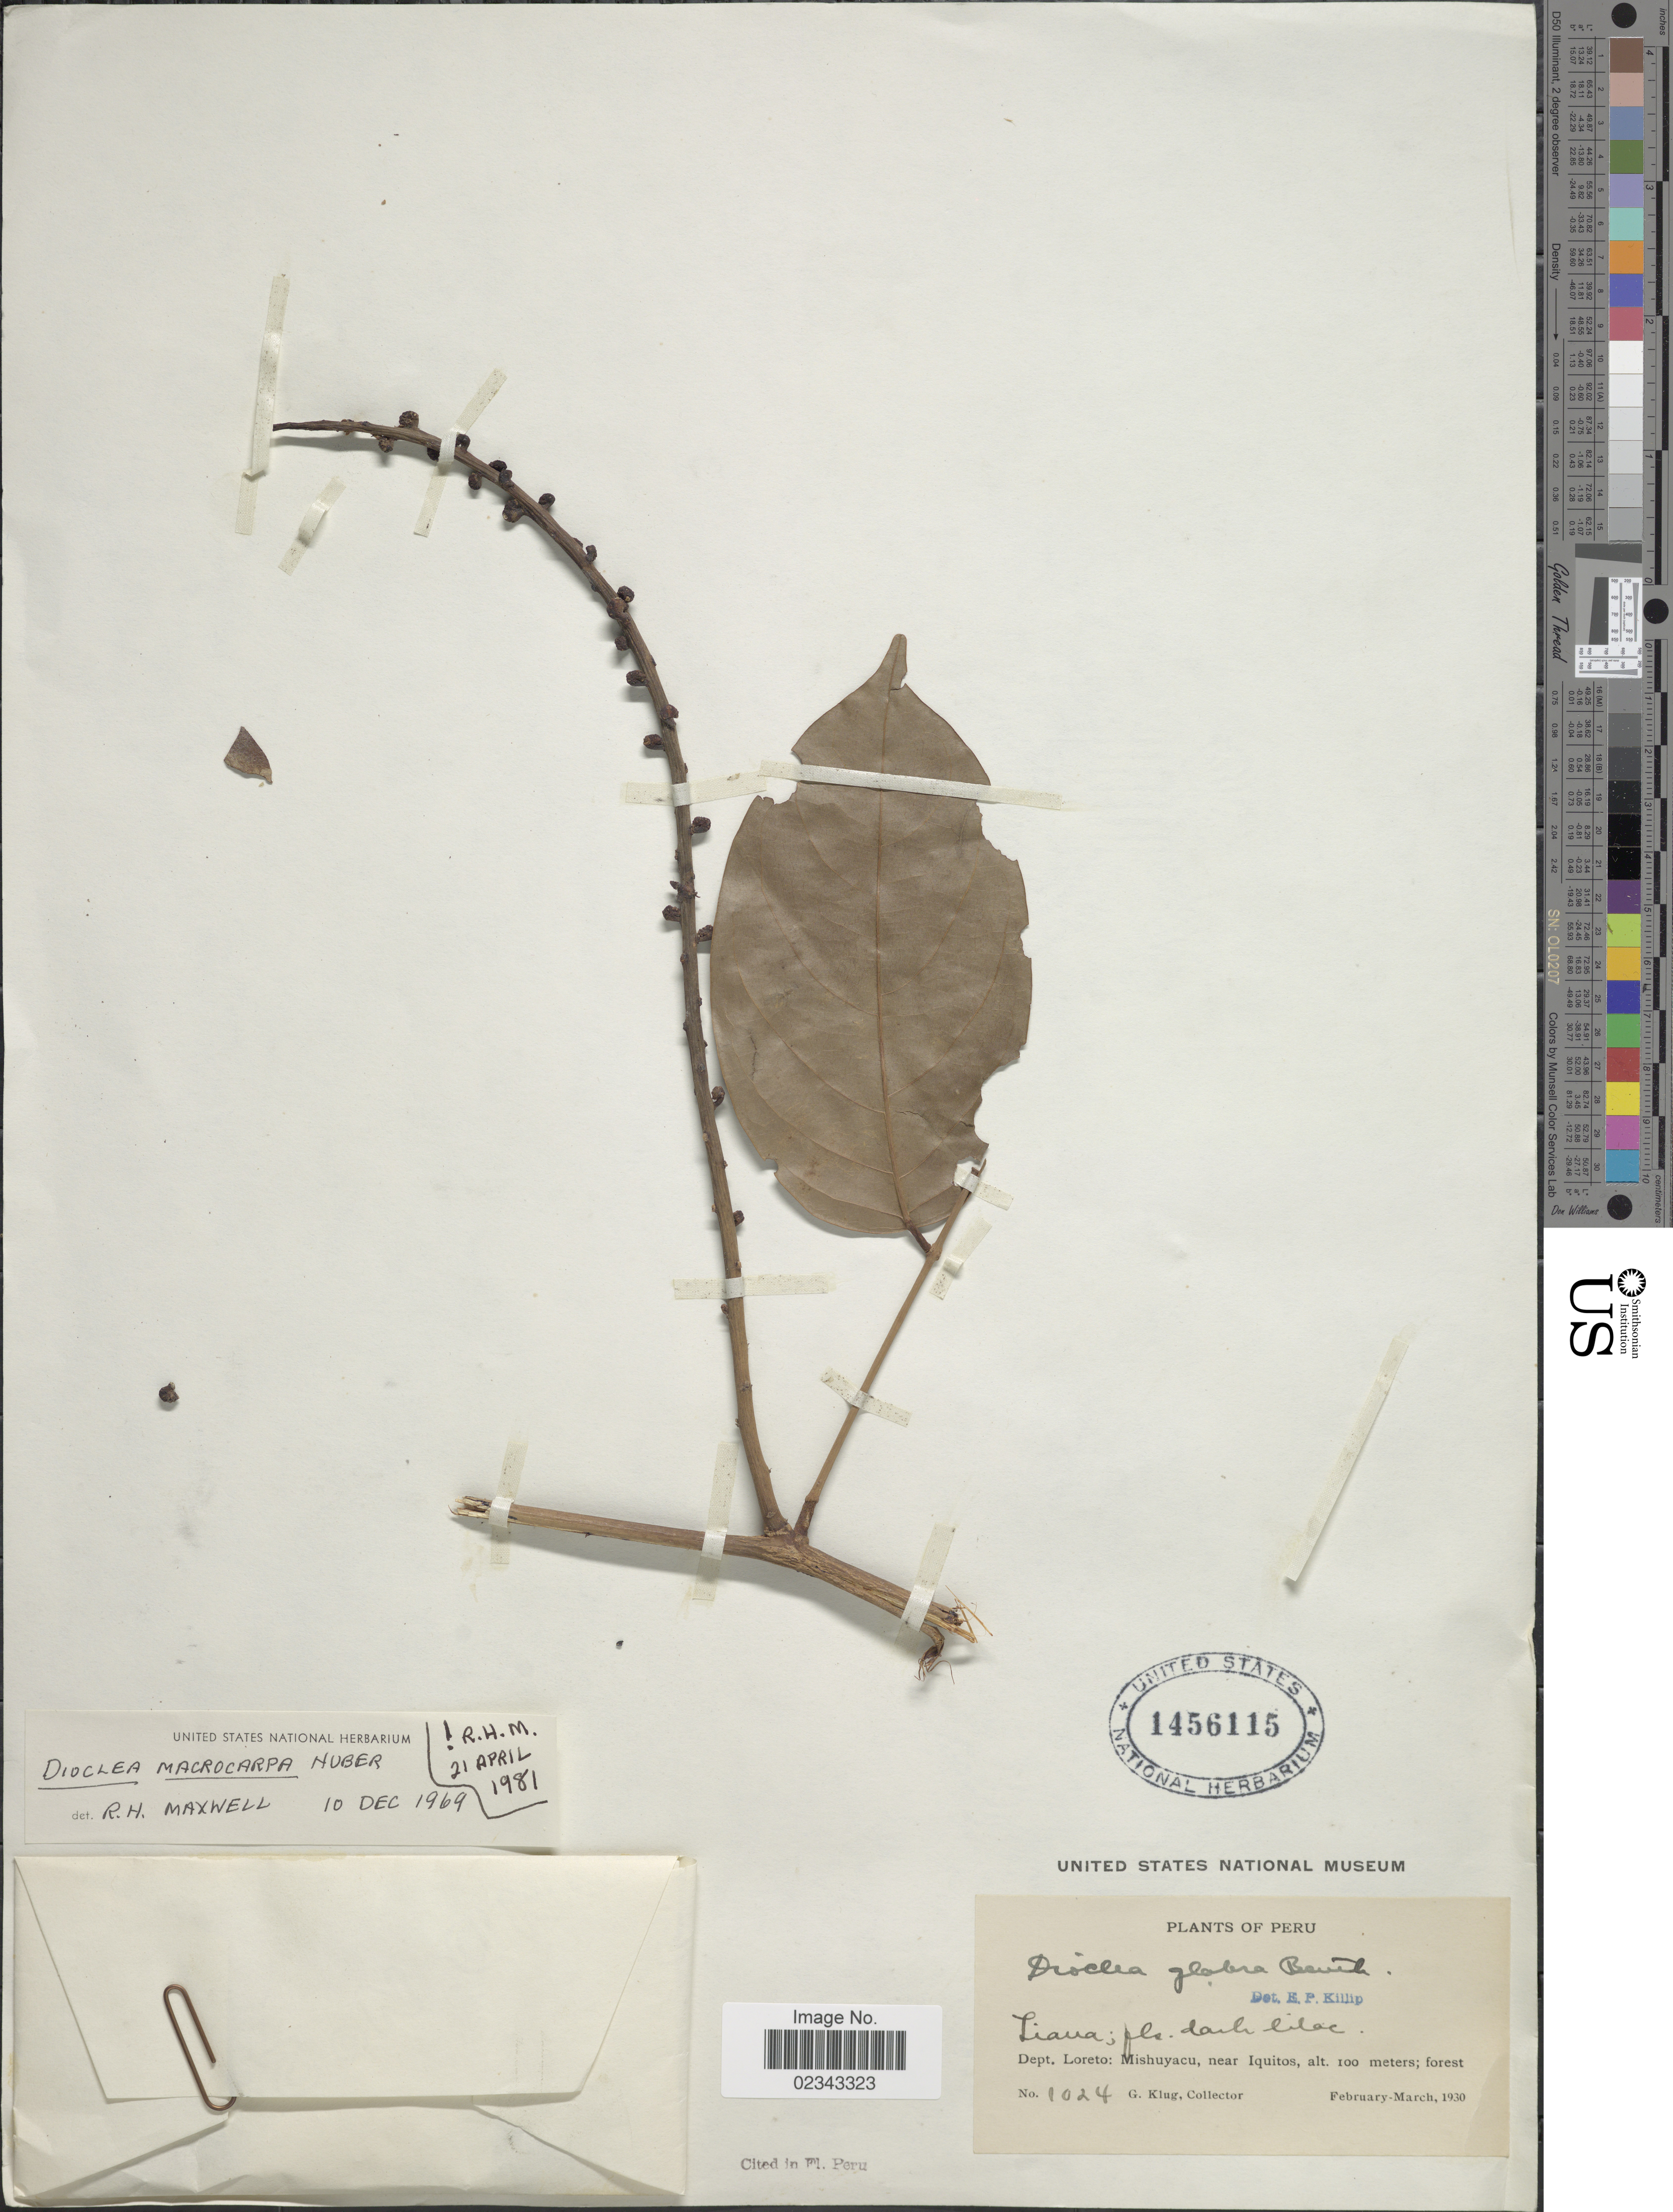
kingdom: Plantae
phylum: Tracheophyta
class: Magnoliopsida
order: Fabales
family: Fabaceae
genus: Macropsychanthus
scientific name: Macropsychanthus macrocarpus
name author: (Huber) L.P. Queiroz & Snak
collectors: G. Klug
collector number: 1024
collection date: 1930-02/1930-03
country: Peru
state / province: Loreto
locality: Dept. Loreto: Mishuyacu, near Iquitos; forest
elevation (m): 100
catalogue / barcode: US 1456115